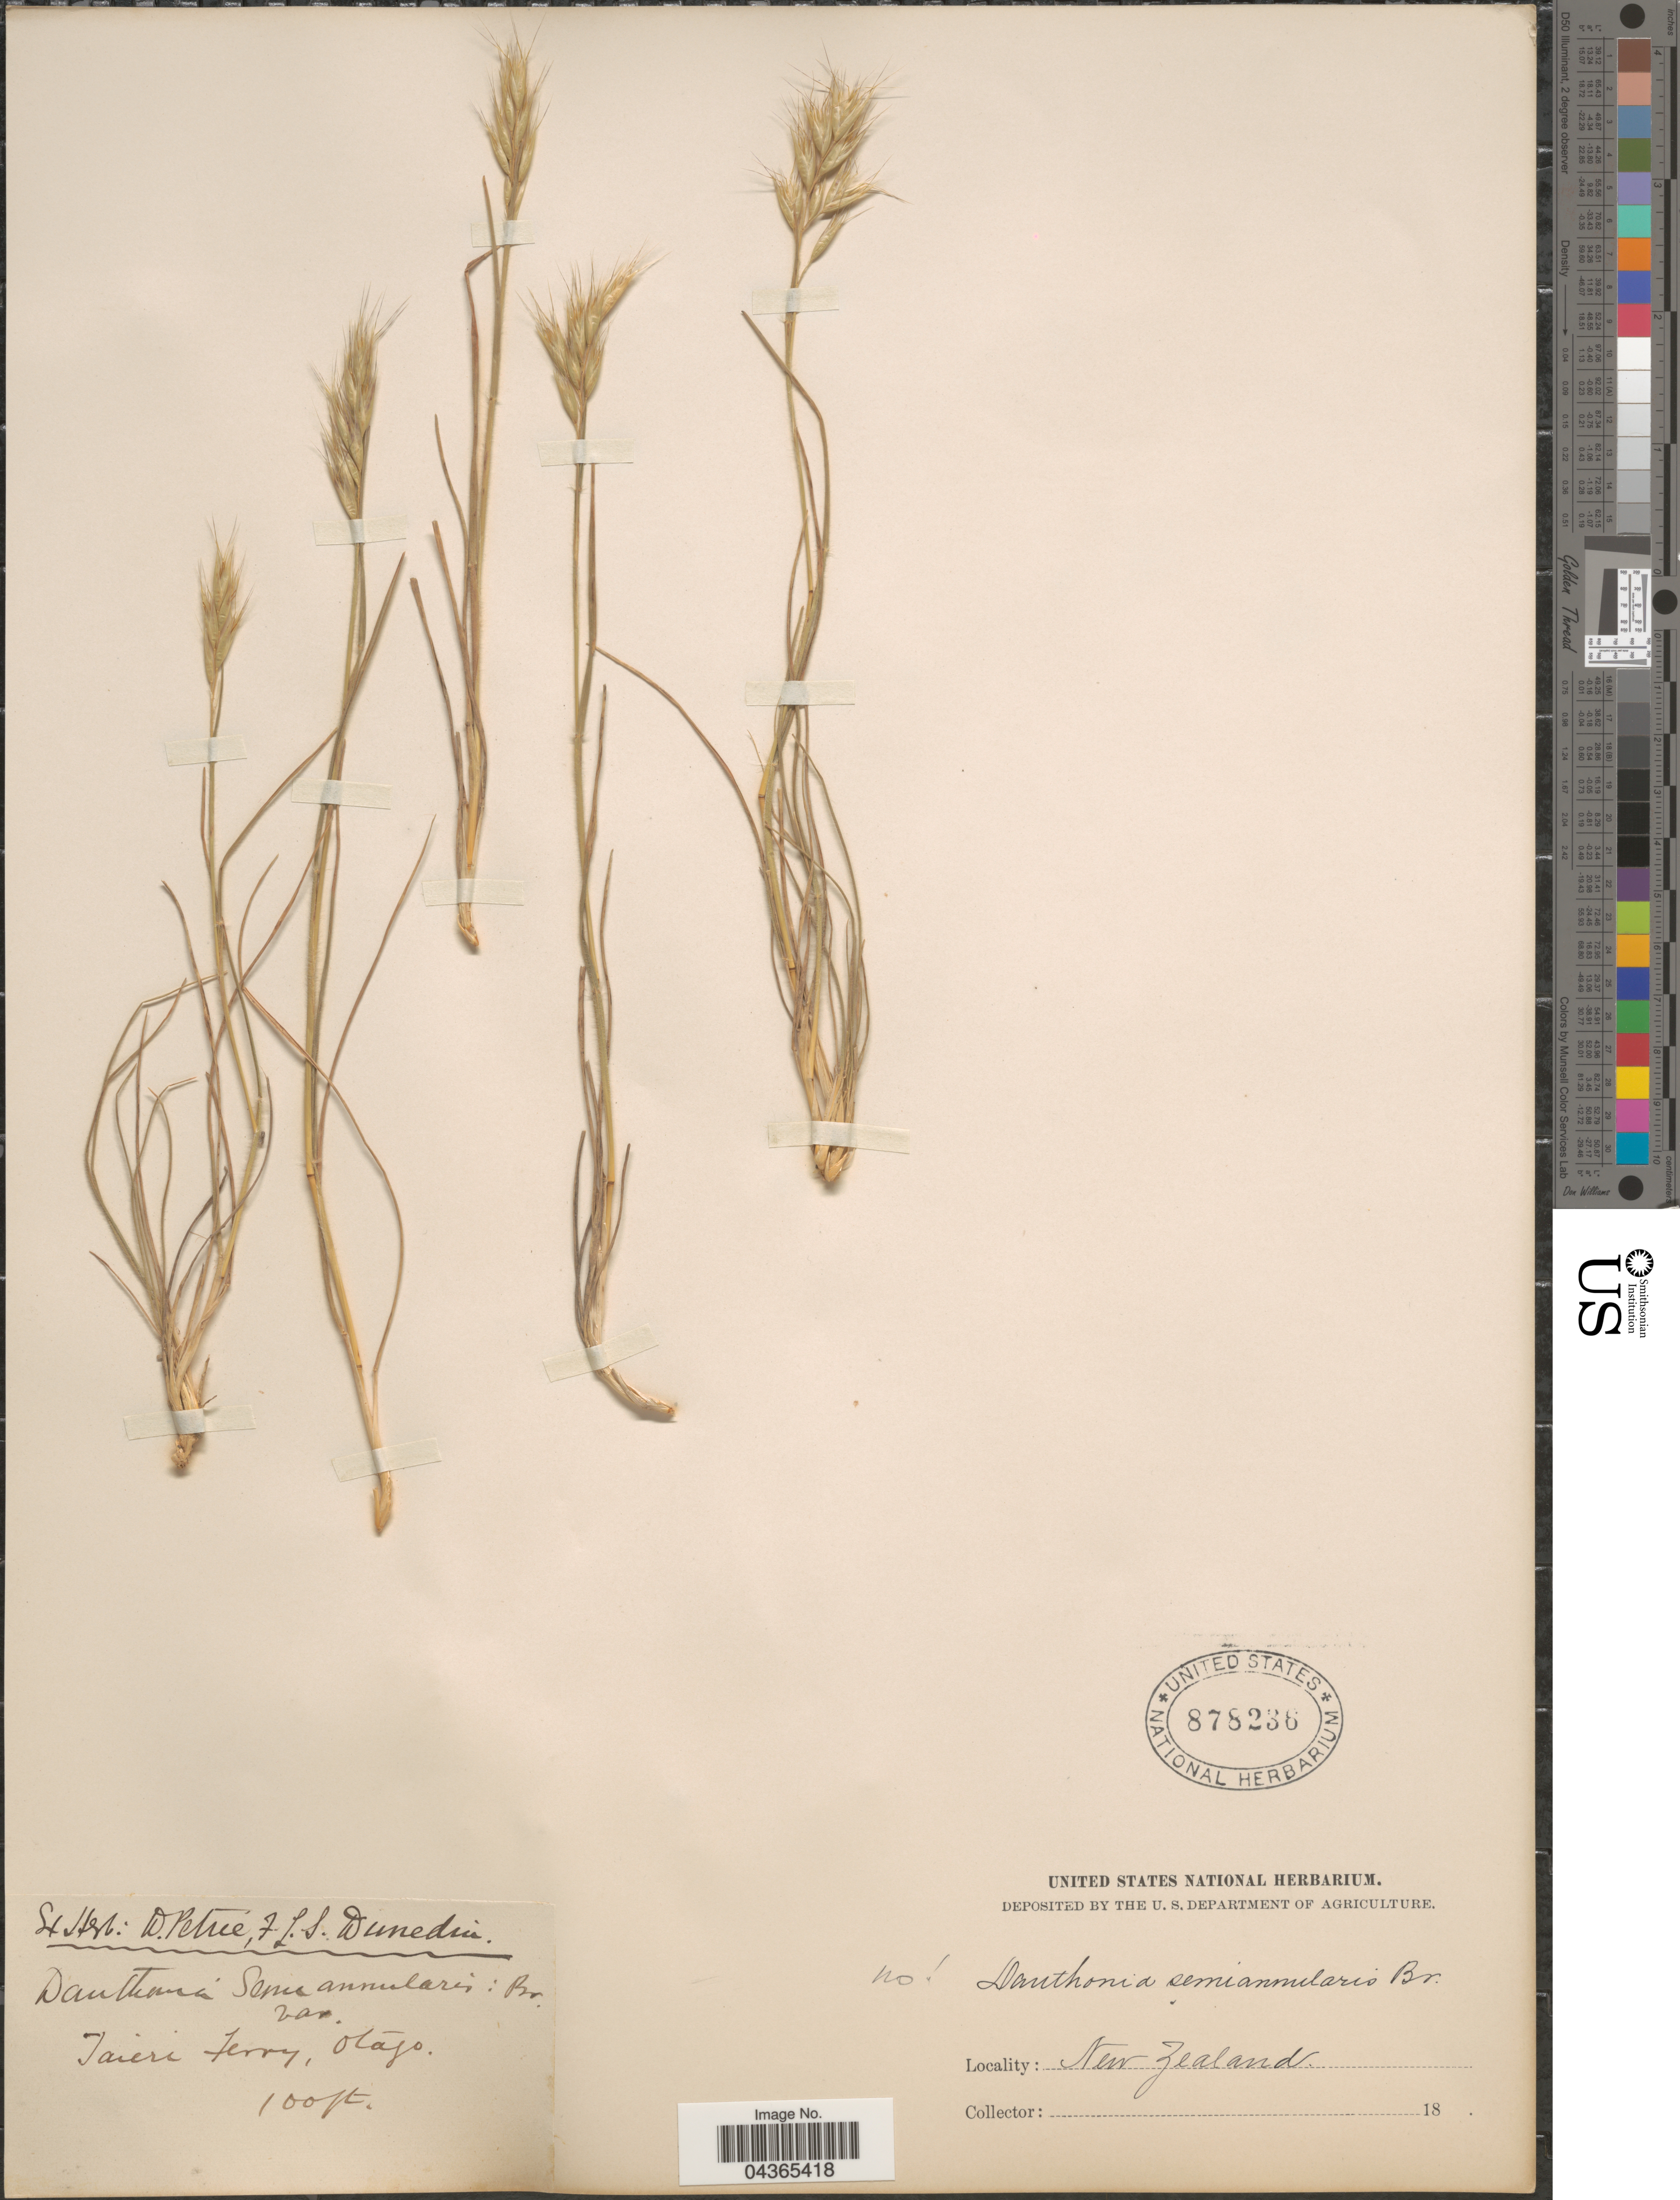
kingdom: Plantae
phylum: Tracheophyta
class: Liliopsida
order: Poales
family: Poaceae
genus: Rytidosperma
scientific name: Rytidosperma sp.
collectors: D. Petrie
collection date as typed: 18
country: New Zealand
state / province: Otago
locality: Taieri Ferry.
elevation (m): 30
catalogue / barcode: US 878236